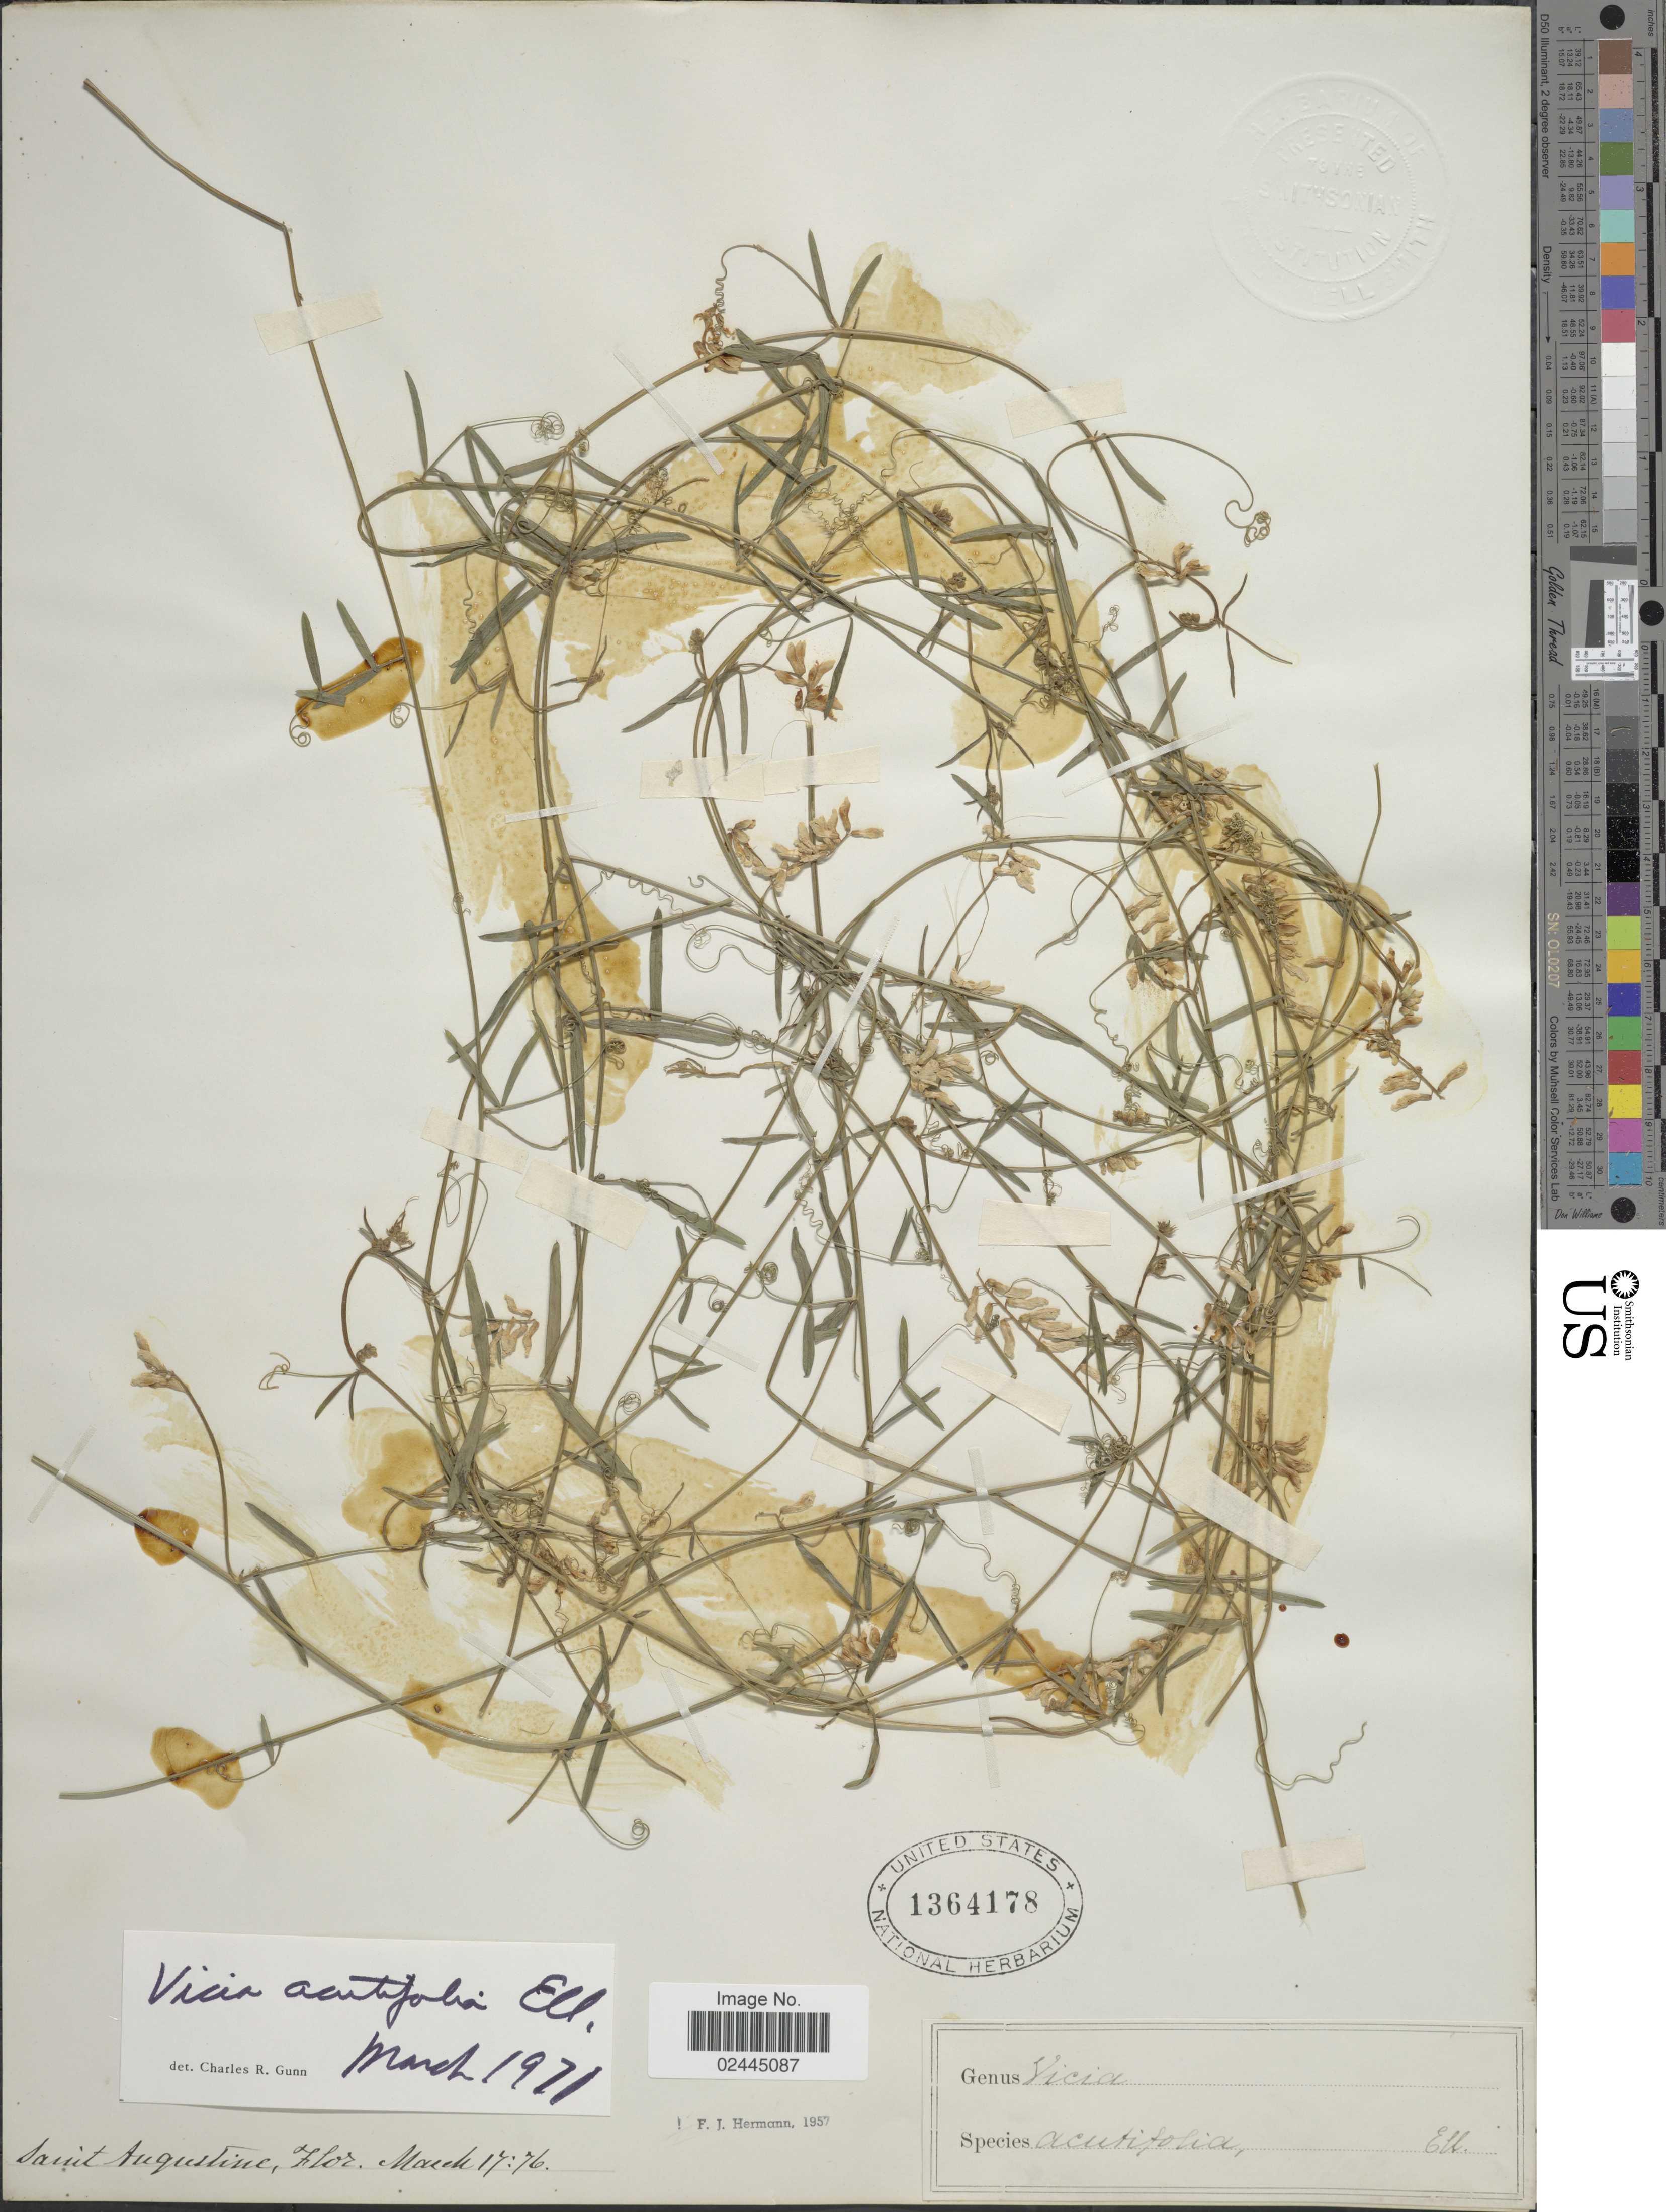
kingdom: Plantae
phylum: Tracheophyta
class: Magnoliopsida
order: Fabales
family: Fabaceae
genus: Vicia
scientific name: Vicia acutifolia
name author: Elliott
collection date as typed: Transcribed d/m/y: 17/3/76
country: United States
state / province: Florida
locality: Saint Augustine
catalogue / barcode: US 1364178